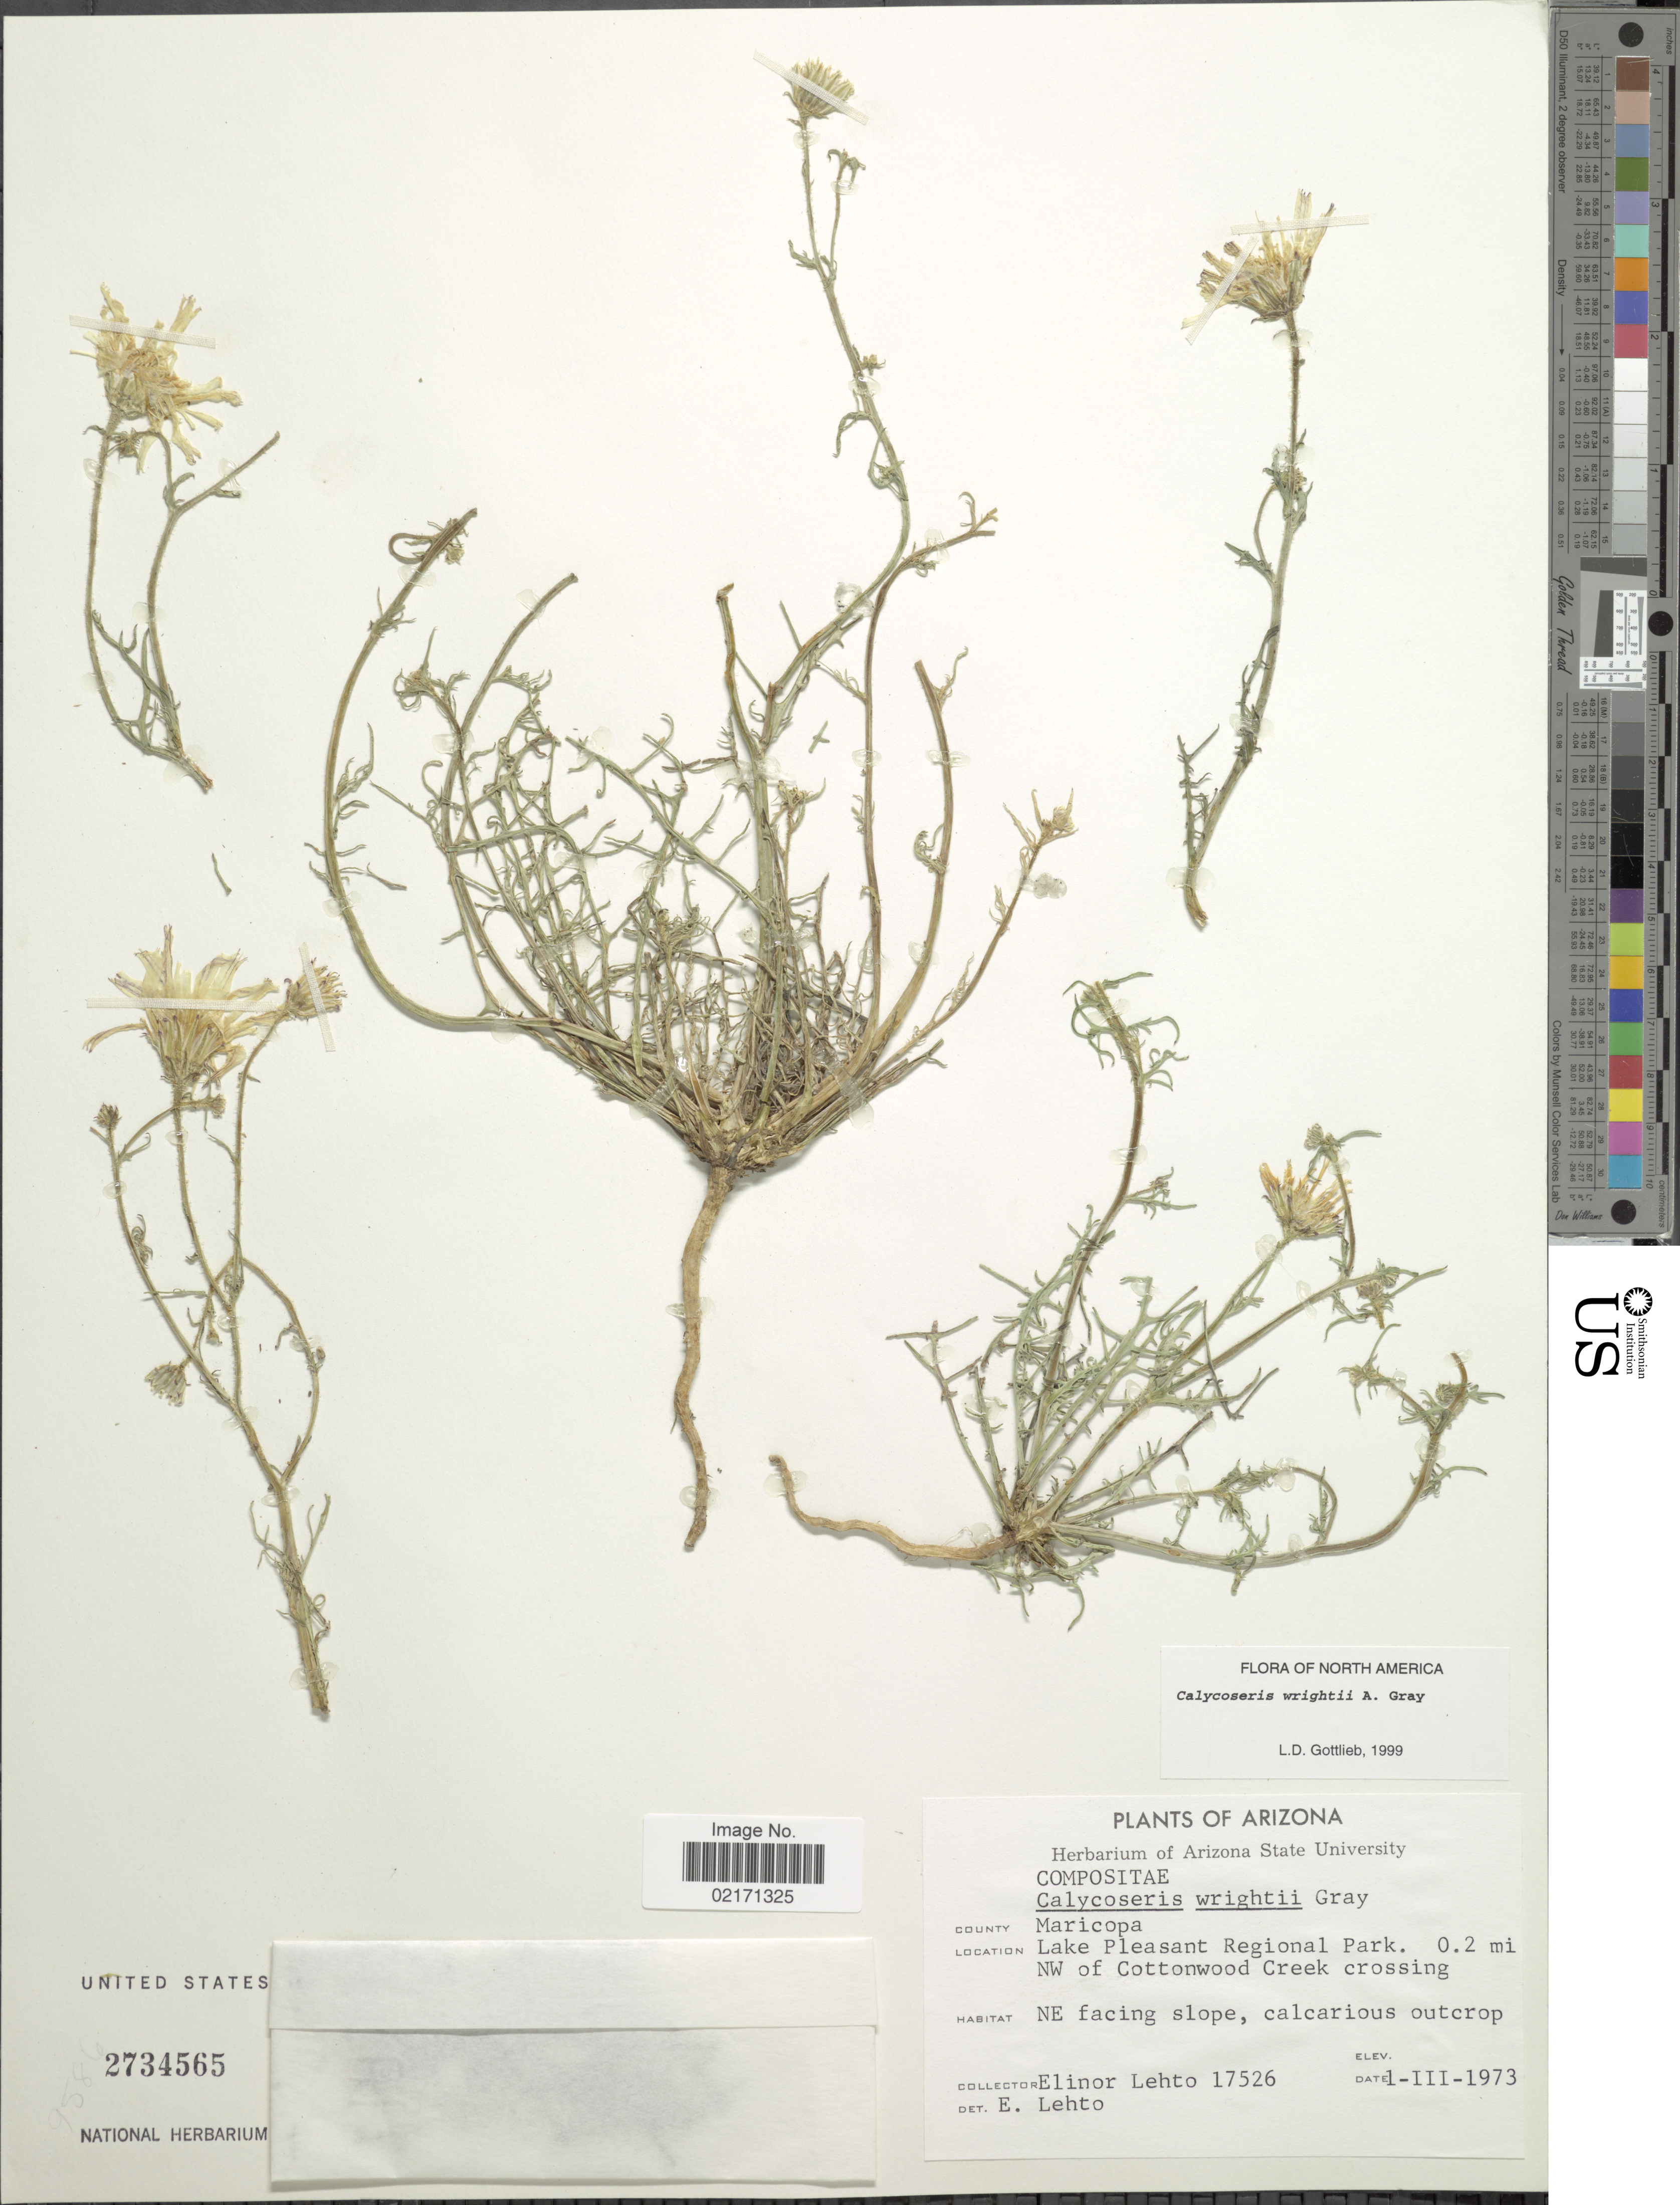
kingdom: Plantae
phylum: Tracheophyta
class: Magnoliopsida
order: Asterales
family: Asteraceae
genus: Calycoseris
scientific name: Calycoseris wrightii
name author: A. Gray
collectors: E. Lehto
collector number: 17526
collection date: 1973-03-01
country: United States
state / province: Arizona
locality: County Maricopa. lake Pleasant Regional Park. 0.2 mi NW of Cottonwood Creek crossing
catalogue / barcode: US 2734565